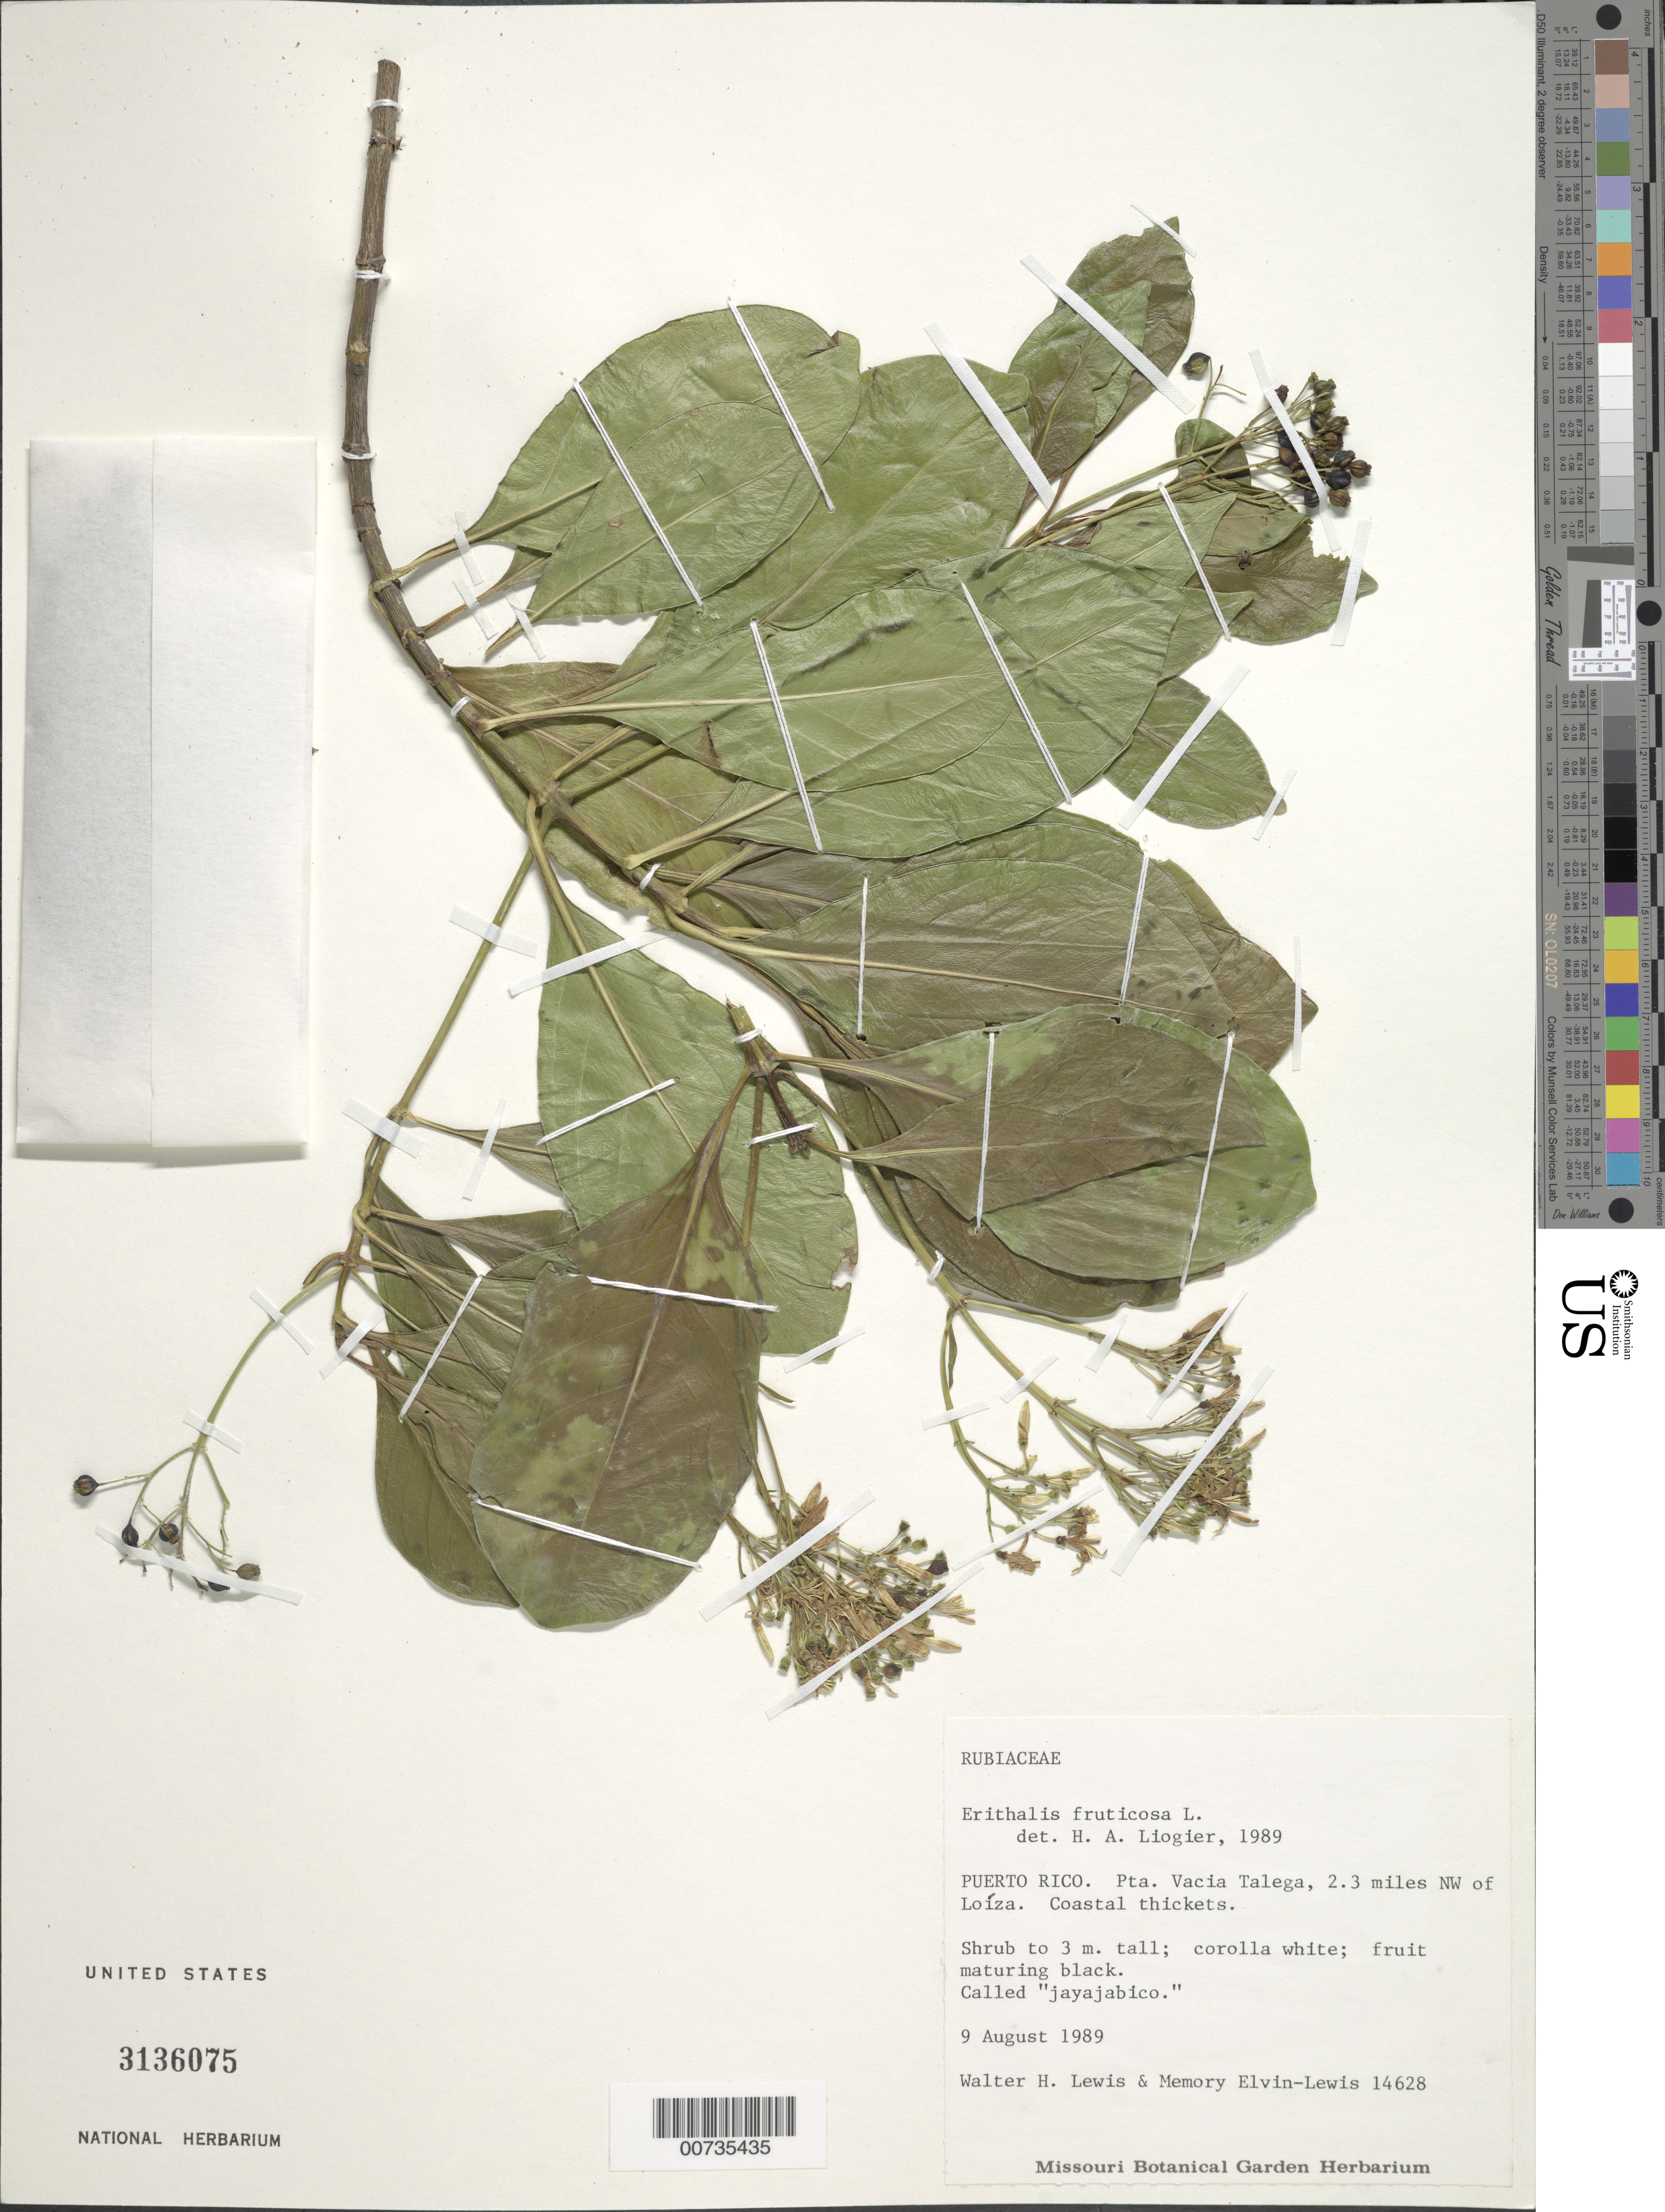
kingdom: Plantae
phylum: Tracheophyta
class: Magnoliopsida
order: Gentianales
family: Rubiaceae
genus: Erithalis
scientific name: Erithalis fruticosa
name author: L.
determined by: Liogier, Alain H.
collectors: W. H. Lewis & M. Elvin-Lewis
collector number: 14628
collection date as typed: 09 Aug 1989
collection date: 1989-08-09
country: Puerto Rico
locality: Punta Vacia Talega, 2.3 mi. NW of Loíza.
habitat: Coastal thickets.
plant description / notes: Common name: jayajabico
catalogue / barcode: US 3136075